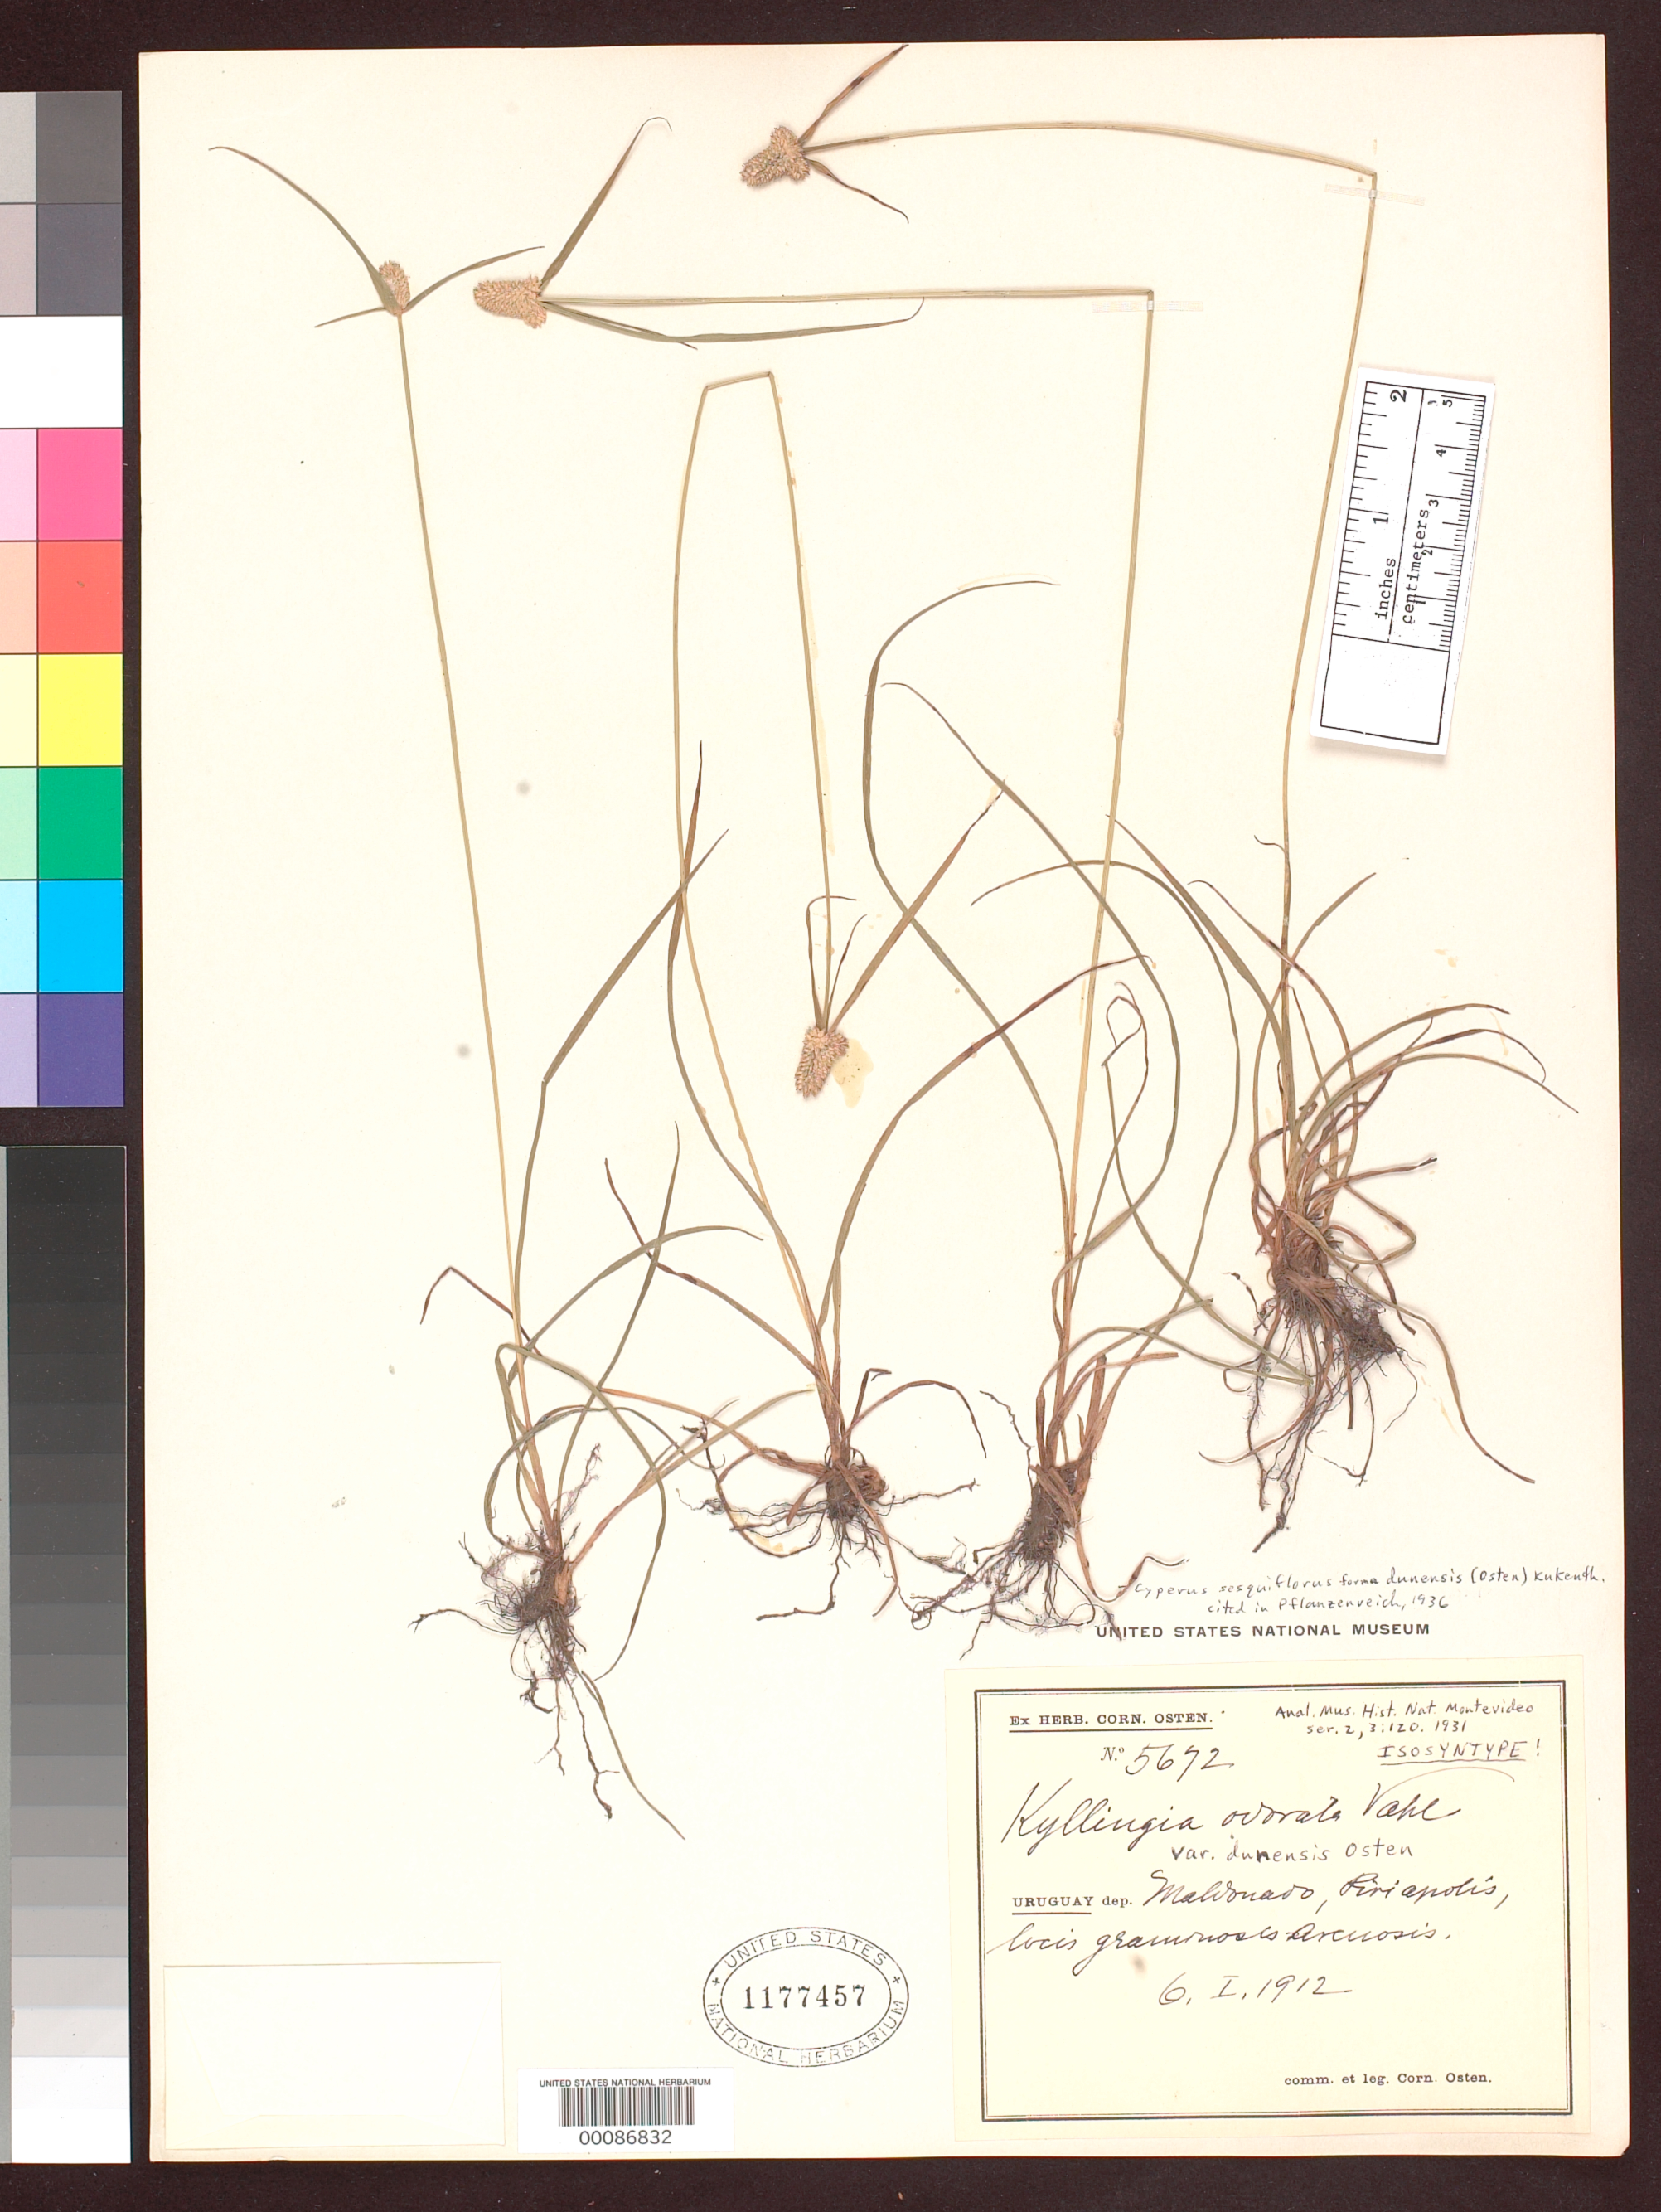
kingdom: Plantae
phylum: Tracheophyta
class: Liliopsida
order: Poales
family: Cyperaceae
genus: Kyllingiella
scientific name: Kyllingiella odorata var. dunensis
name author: Osten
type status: Isosyntype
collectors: C. Osten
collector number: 5672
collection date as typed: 06 Jan 1912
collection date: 1912-01-06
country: Uruguay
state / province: Maldonado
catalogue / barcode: US 1177457